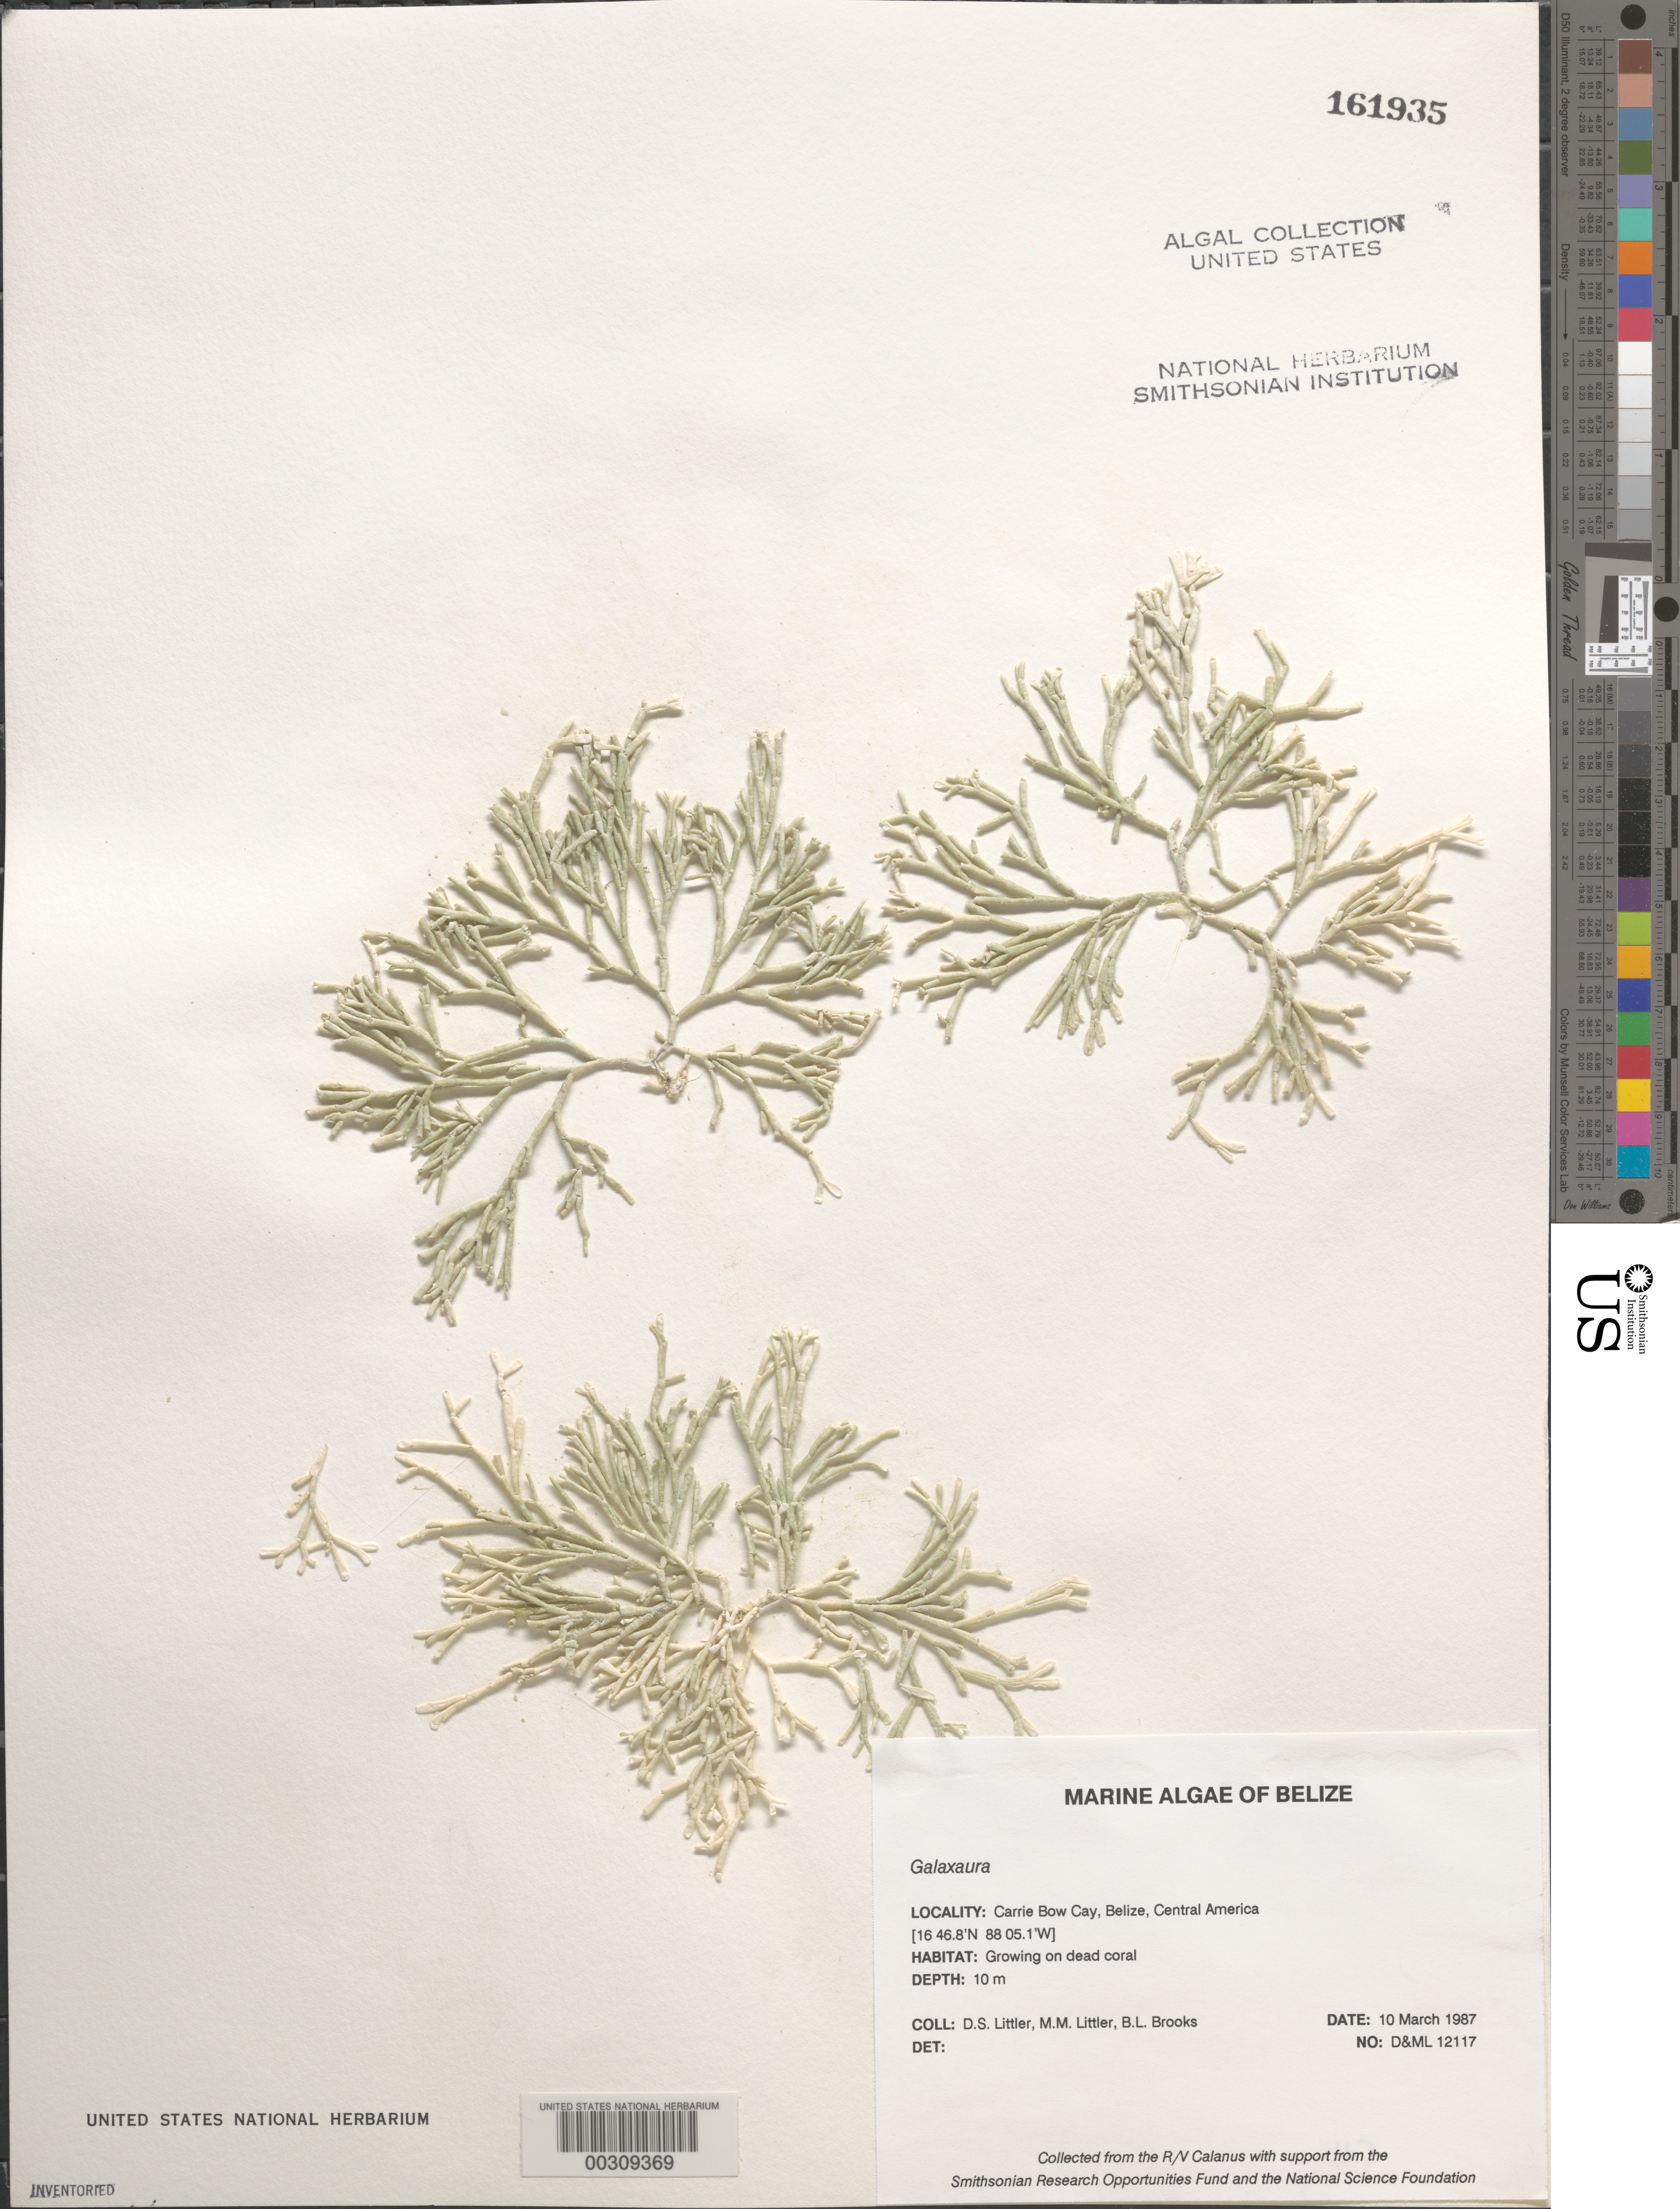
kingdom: Plantae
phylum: Rhodophyta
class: Florideophyceae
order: Nemaliales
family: Galaxauraceae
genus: Galaxaura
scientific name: Galaxaura sp.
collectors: D. S. Littler, M. M. Littler & B. Brooks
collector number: D&ML 12117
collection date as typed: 10 Mar 1987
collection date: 1987-03-10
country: Belize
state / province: Stann Creek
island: Carrie Bow Cay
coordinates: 16 46.8' N, 88 05.1' W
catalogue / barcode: US 161935